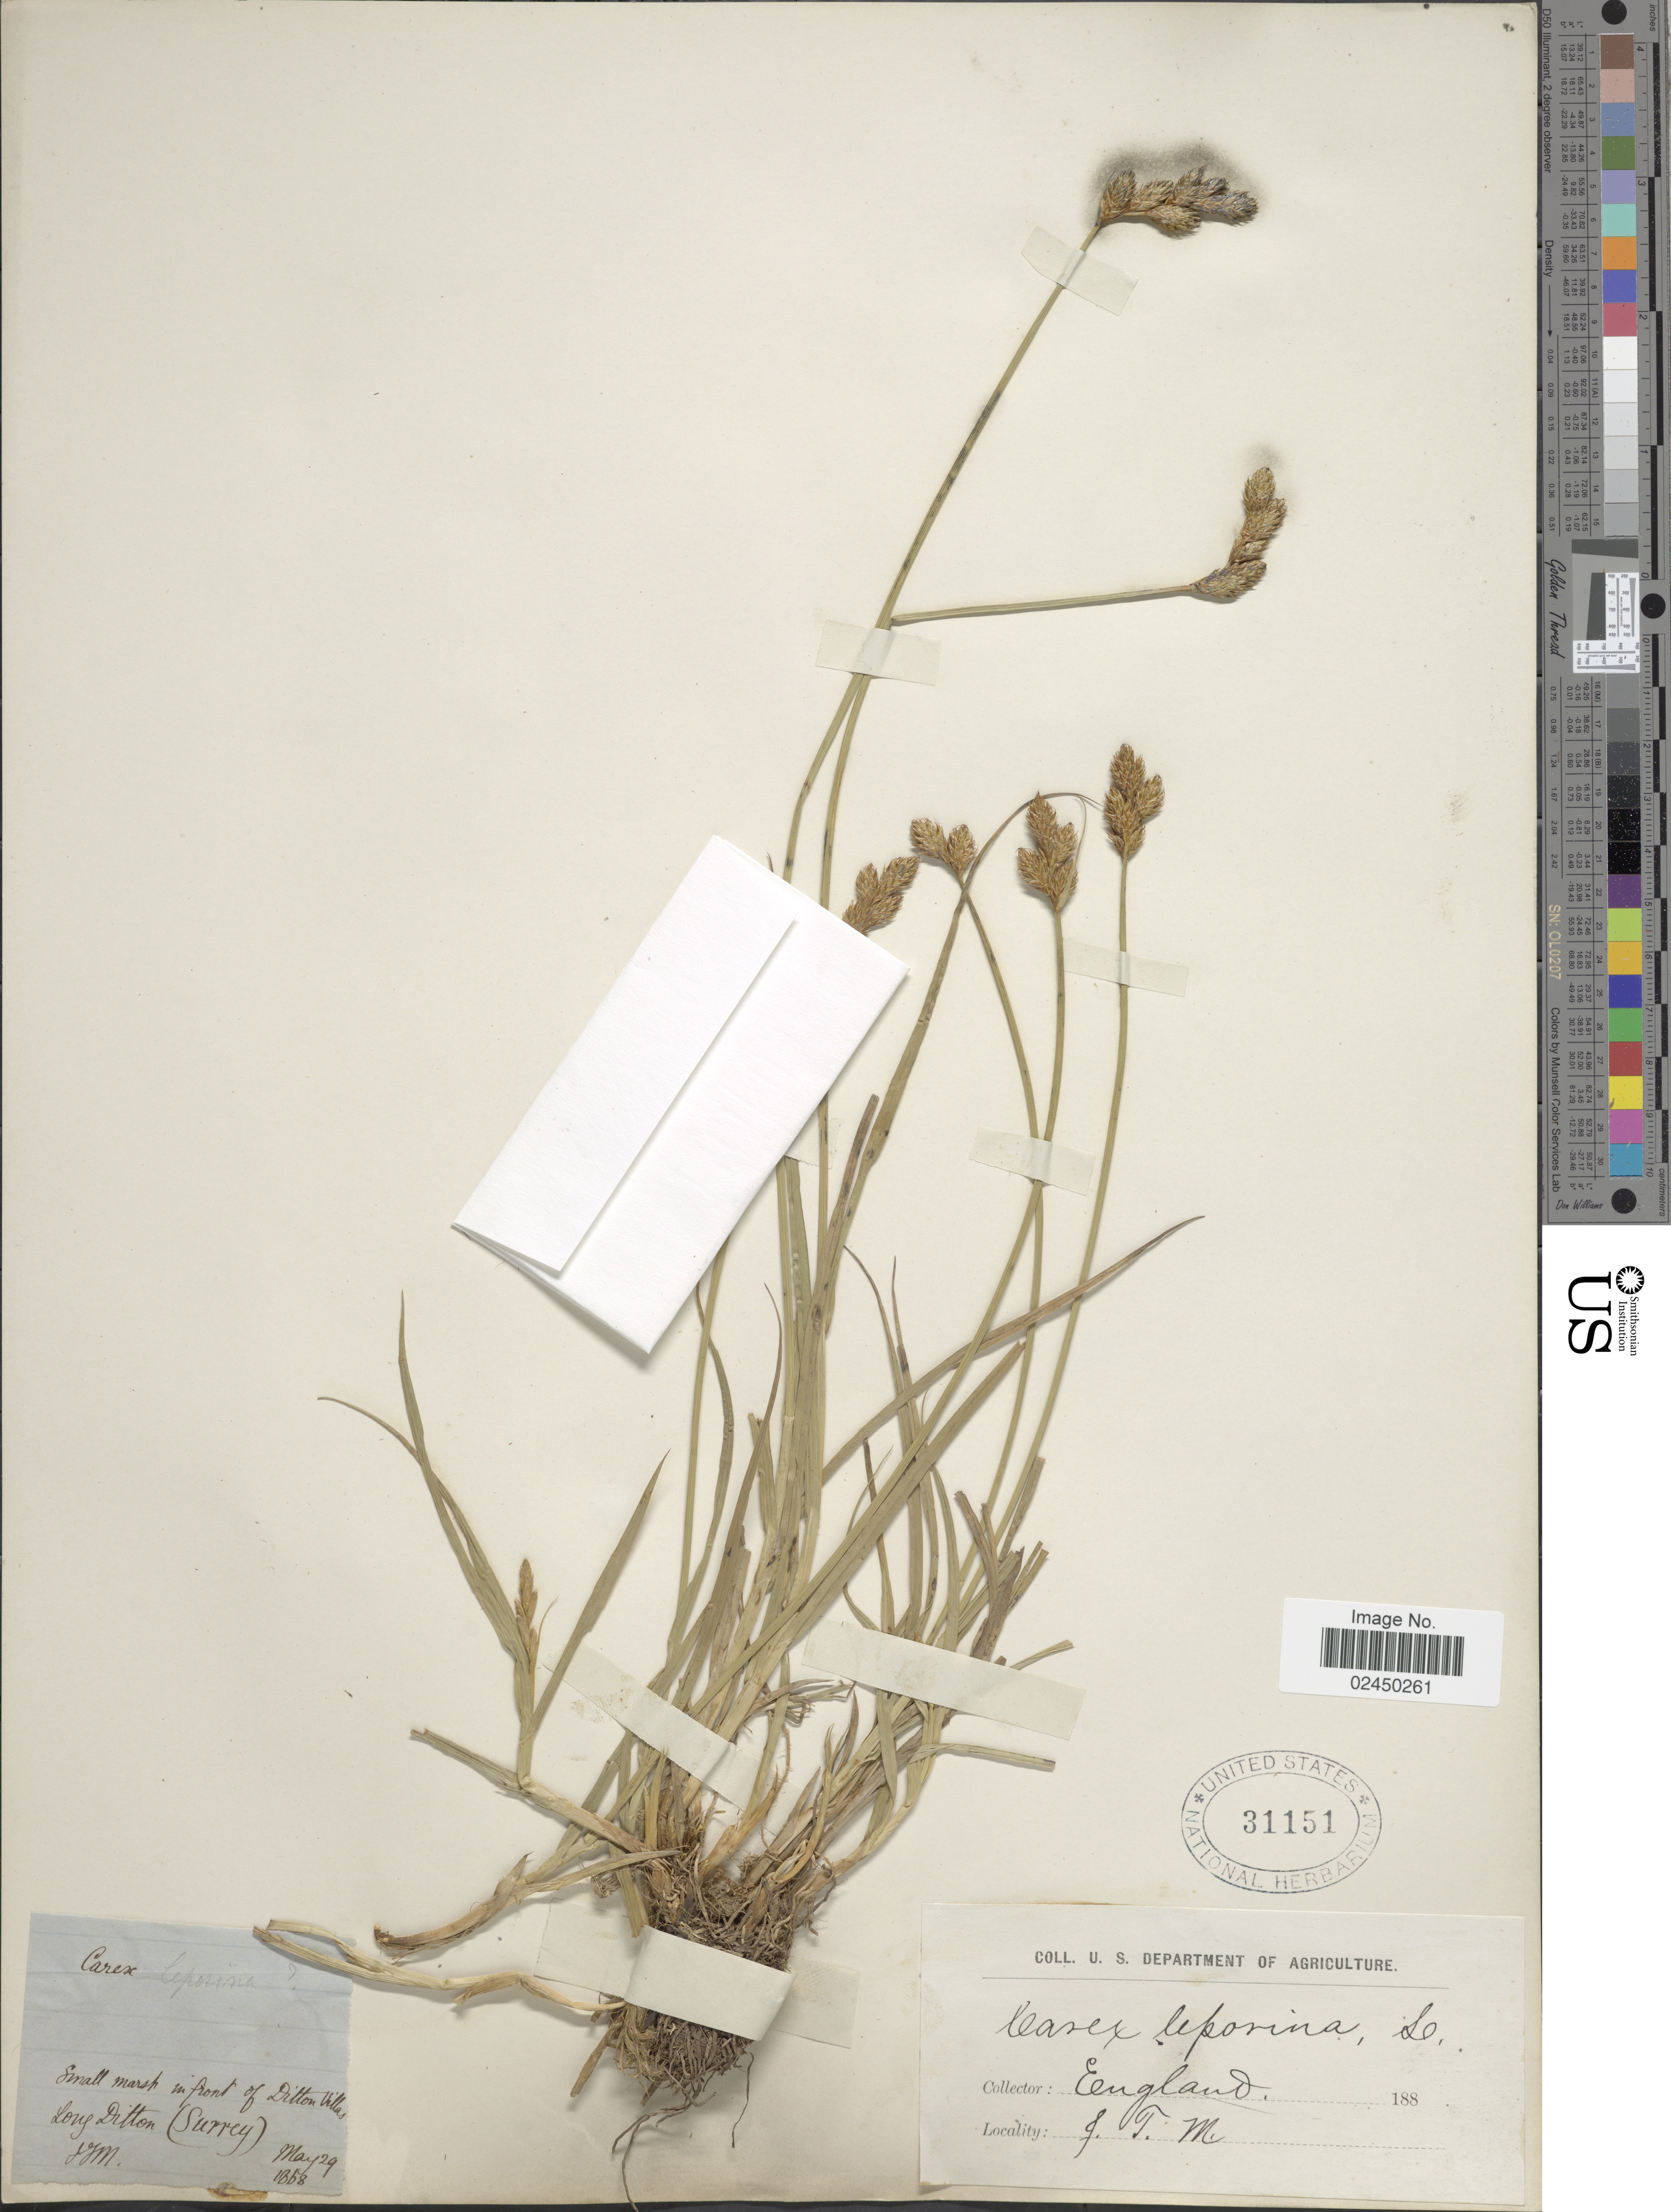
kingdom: Plantae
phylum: Tracheophyta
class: Liliopsida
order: Poales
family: Cyperaceae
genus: Carex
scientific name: Carex leporina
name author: L.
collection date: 1868-05-29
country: United Kingdom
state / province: England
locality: Small marsh in front of Ditton Vallais Long Ditton (Surrey)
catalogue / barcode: US 31151